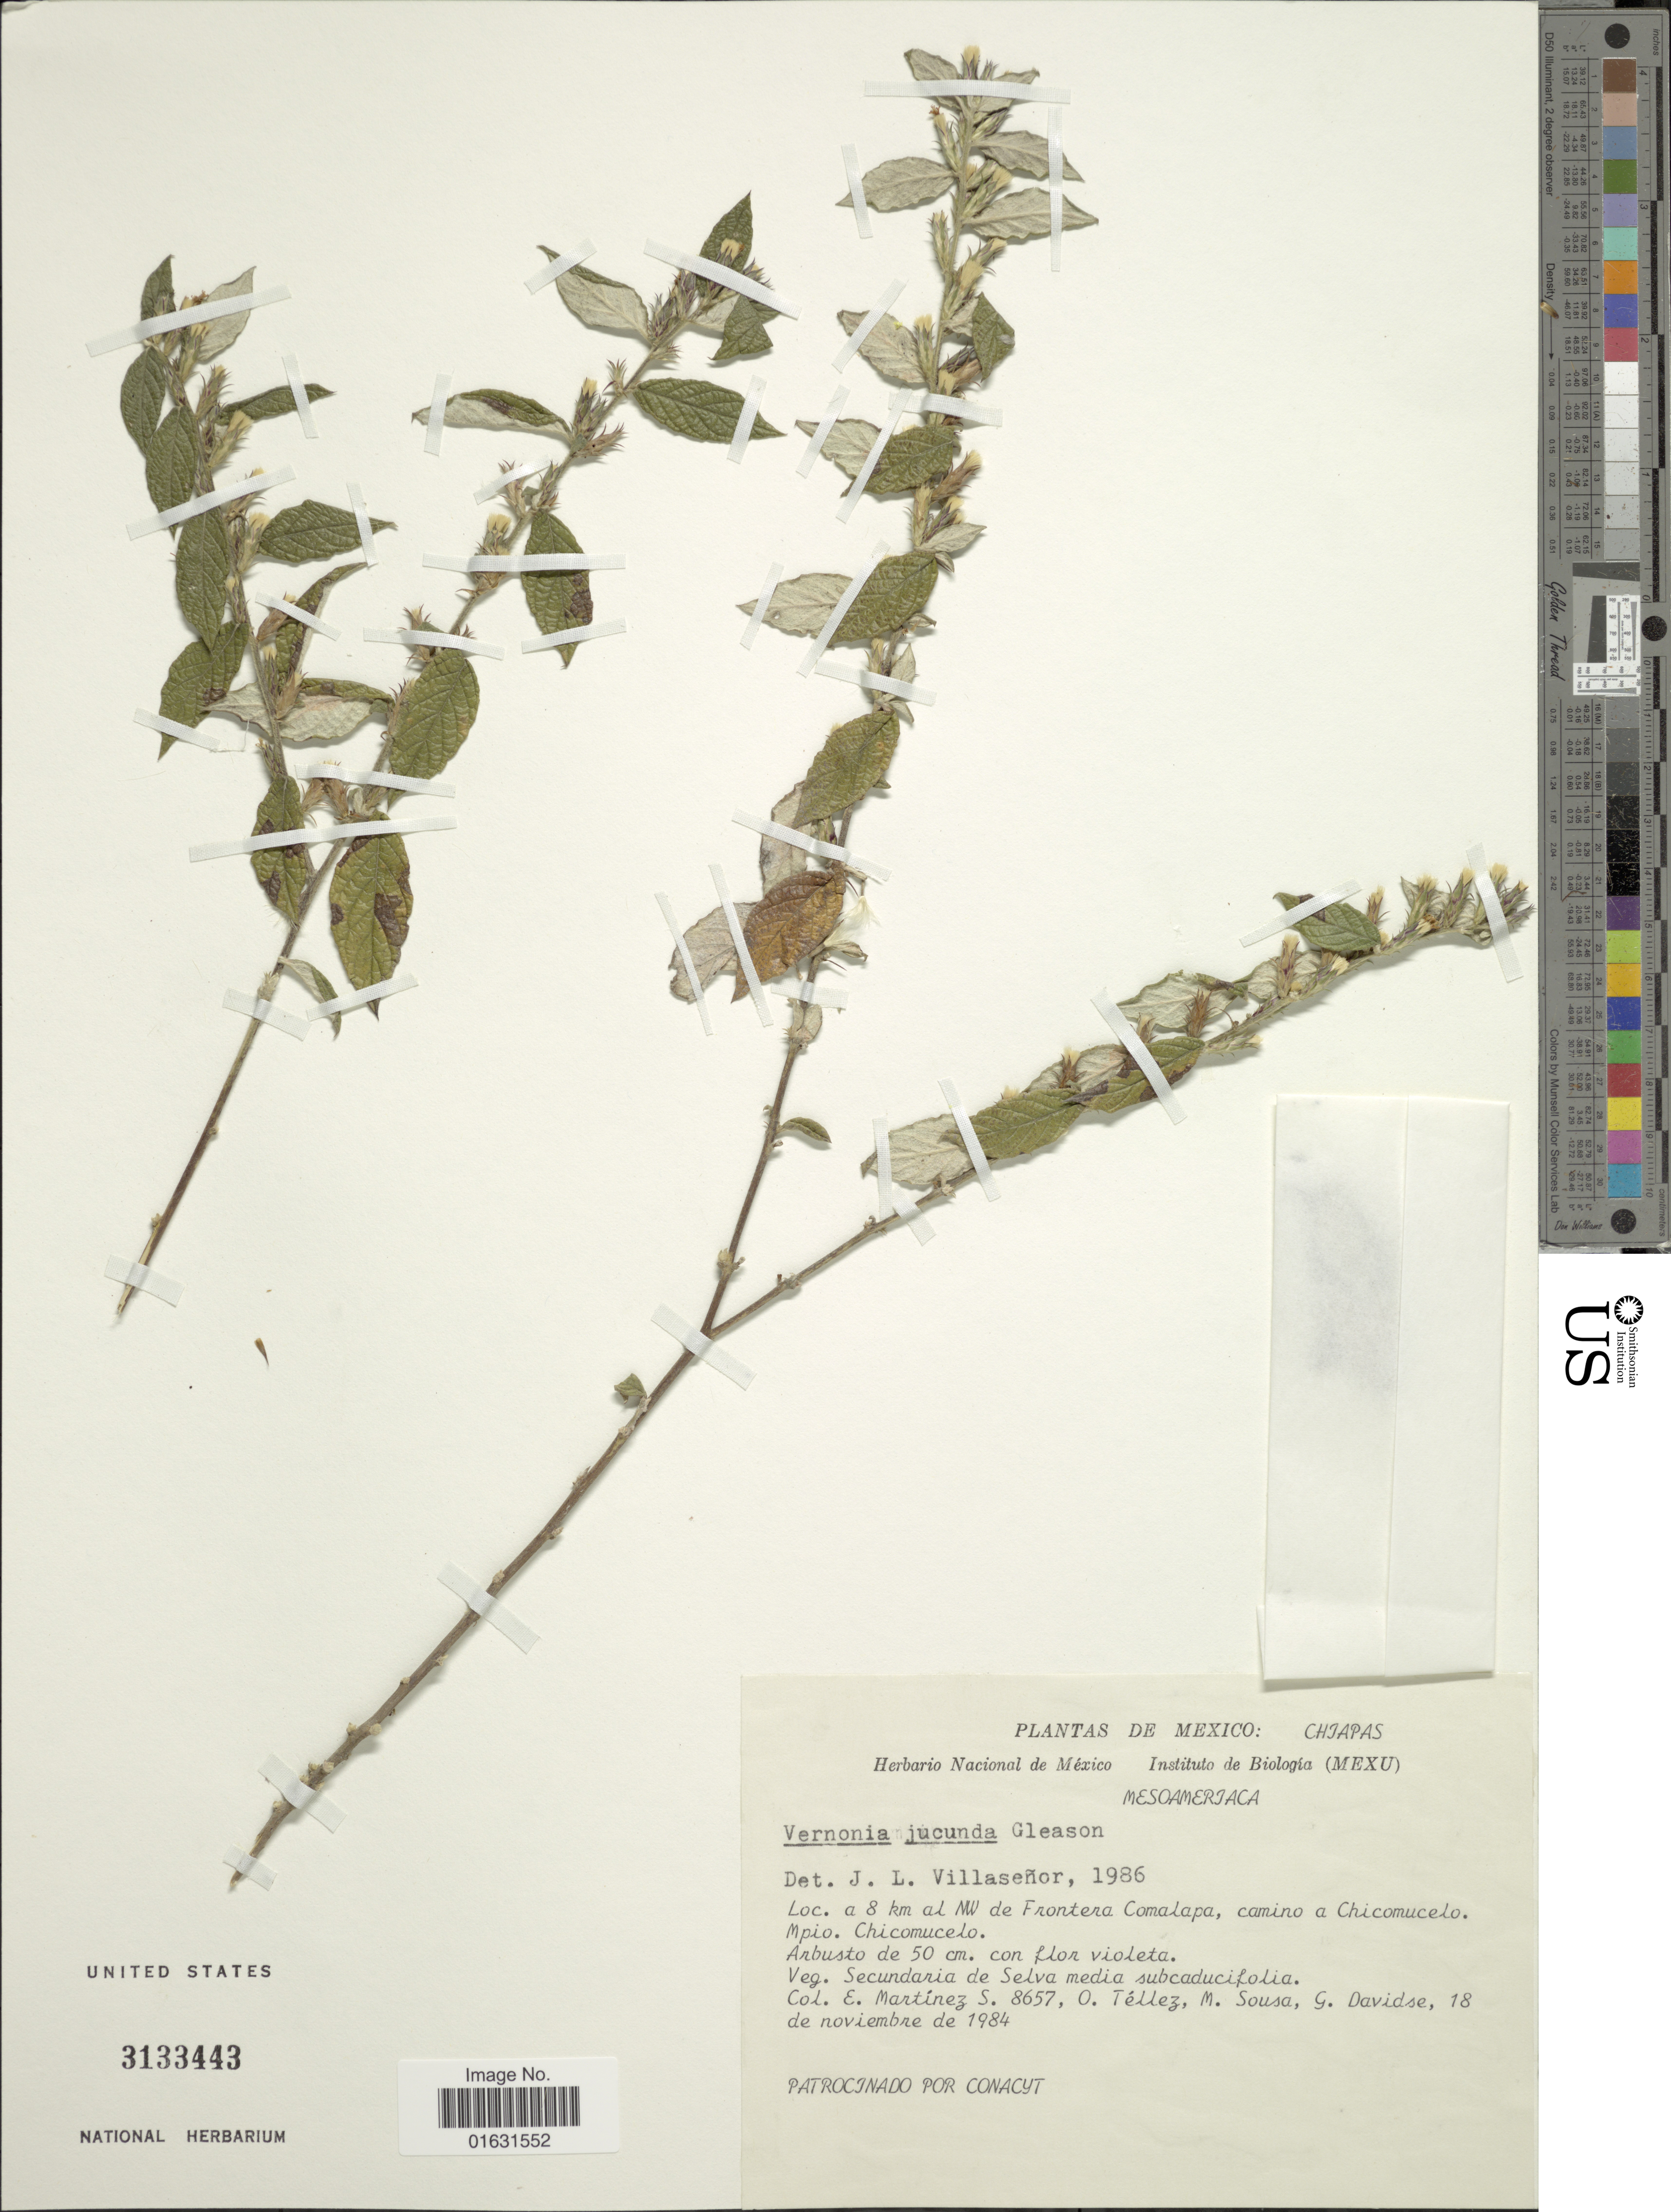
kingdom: Plantae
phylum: Tracheophyta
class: Magnoliopsida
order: Asterales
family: Asteraceae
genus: Stenocephalum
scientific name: Stenocephalum jucundum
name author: (Gleason) H. Rob.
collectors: E. M. Martínez S., O. Tellez, M. Sousa & G. Davidse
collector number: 8657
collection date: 1984-11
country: Mexico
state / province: Chiapas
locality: A 8 km al NW de Frontera Comalapa, camino a Chicomucelo, Mpio. Chicomucelo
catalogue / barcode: US 3133443